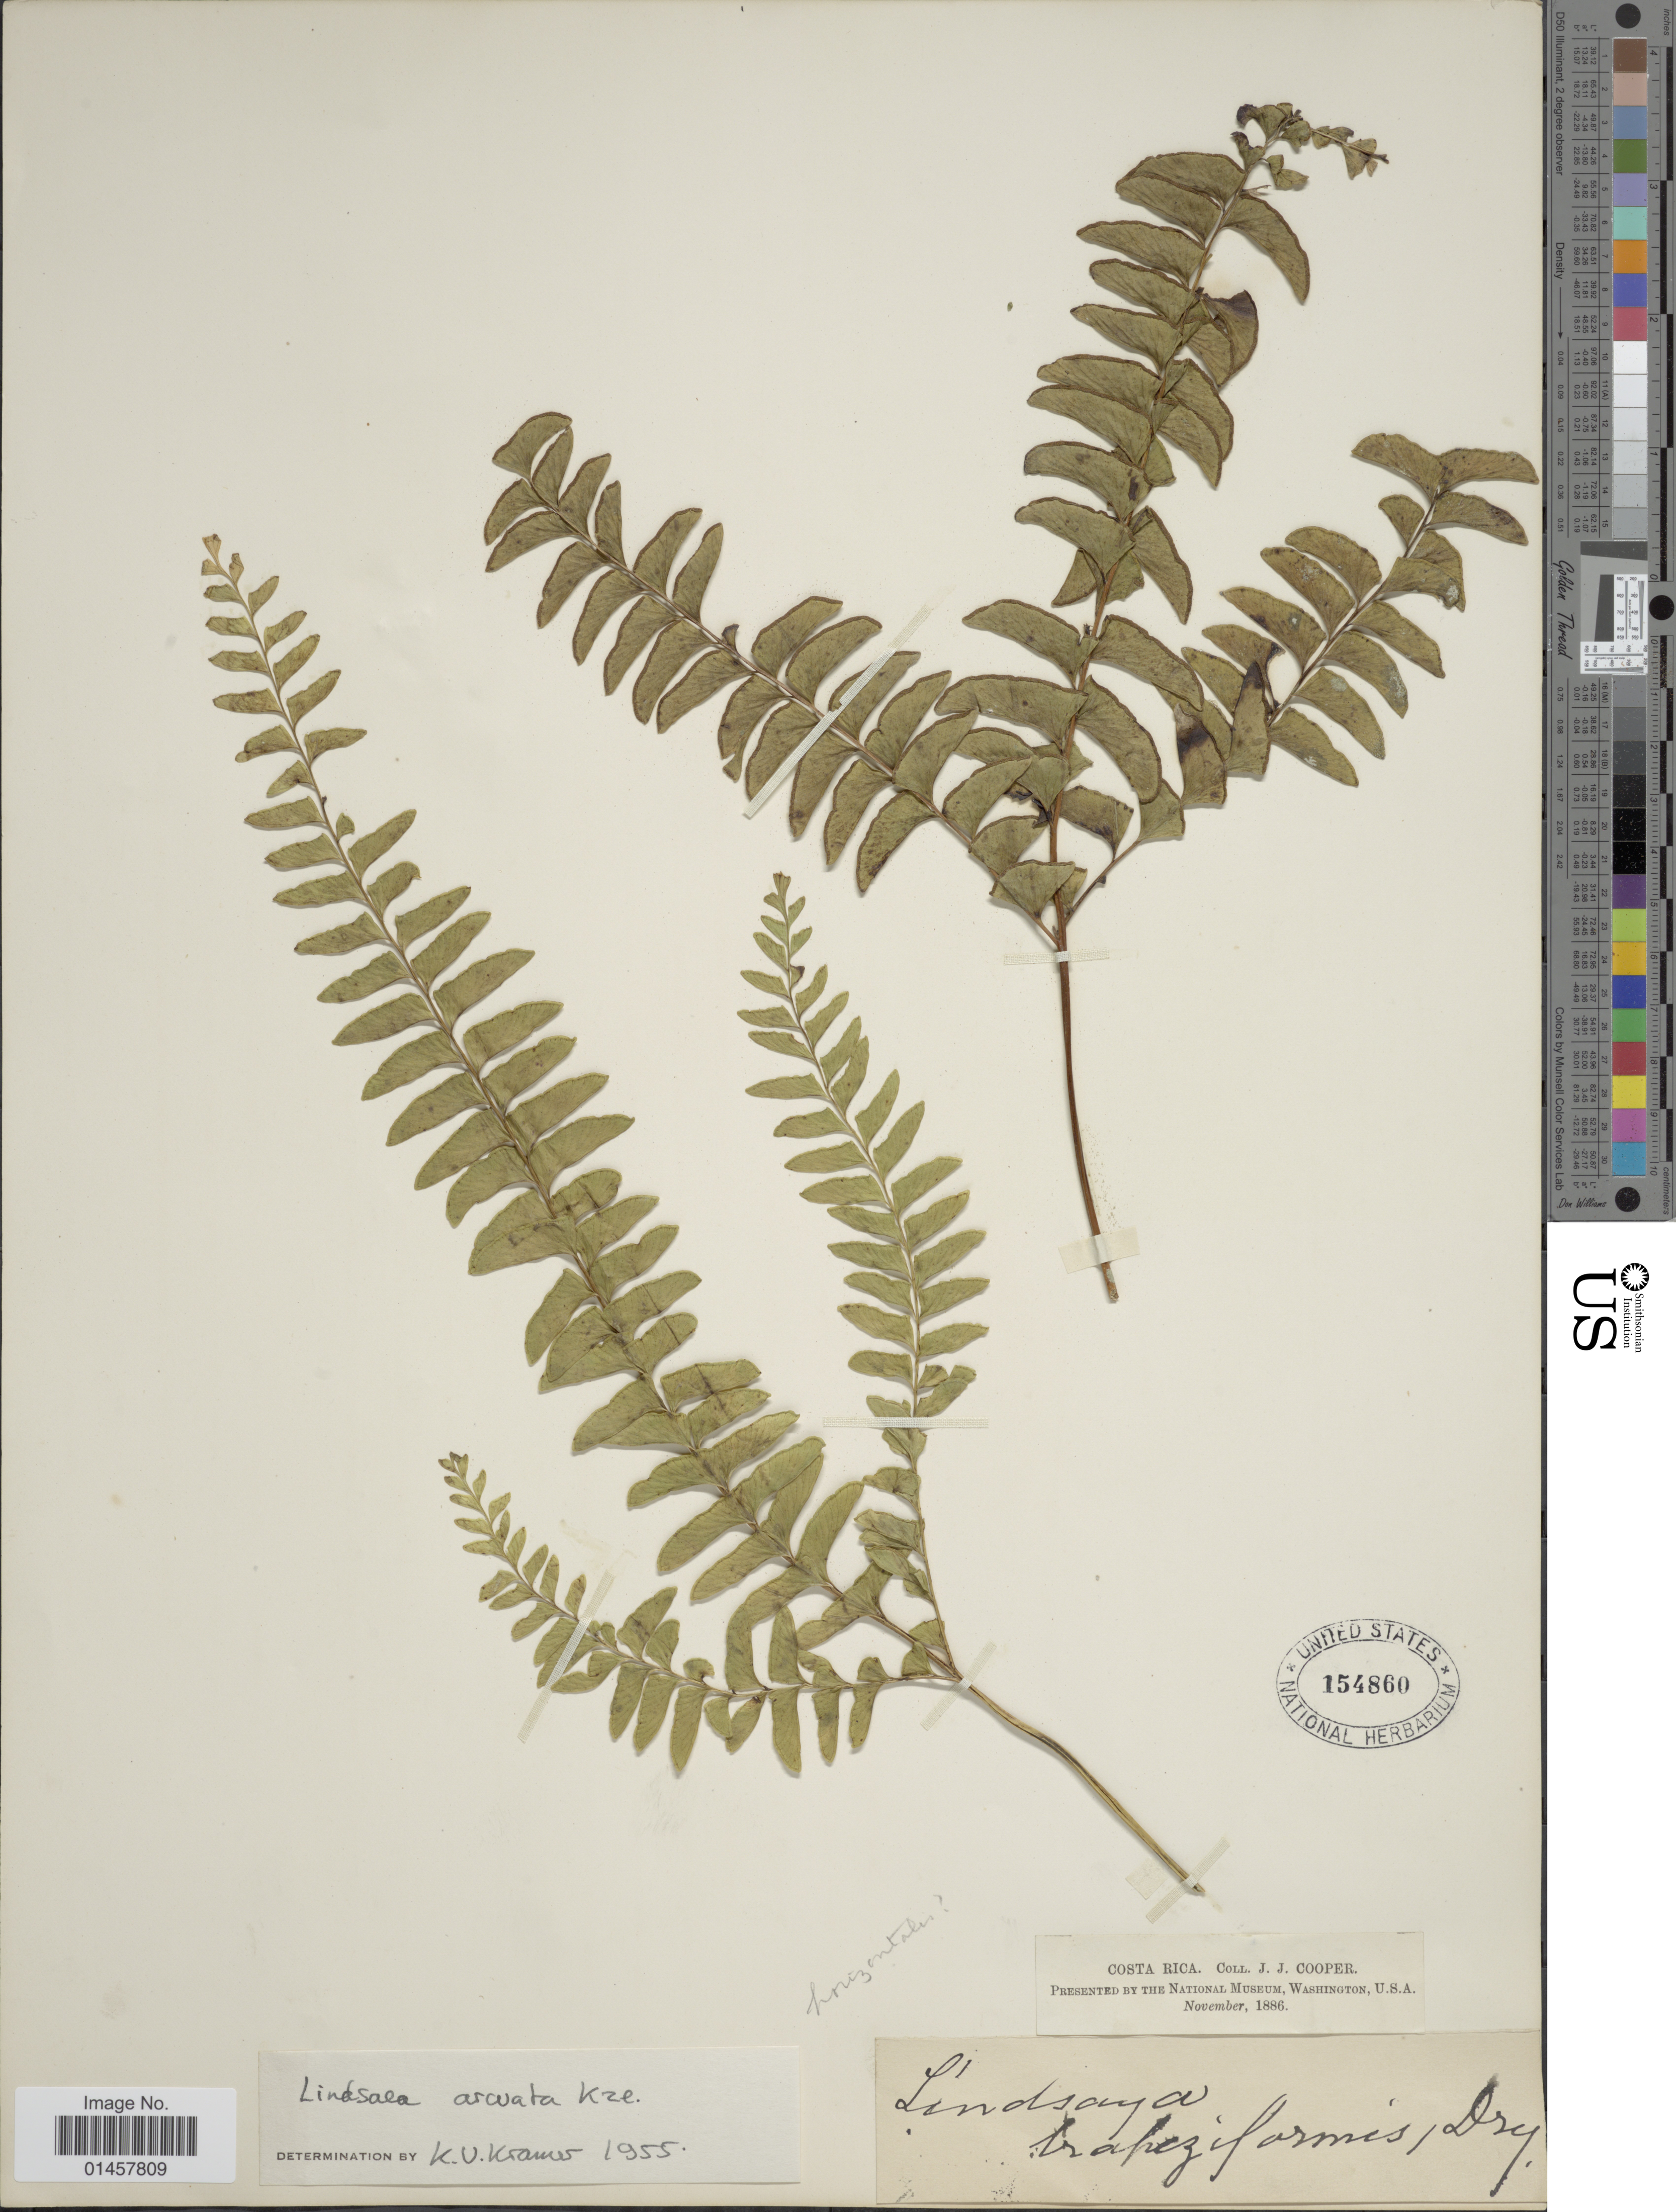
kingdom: Plantae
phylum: Tracheophyta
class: Polypodiopsida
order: Polypodiales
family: Lindsaeaceae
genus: Lindsaea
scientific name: Lindsaea arcuata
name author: Kunze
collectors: J. J. Cooper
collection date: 1886-11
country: Costa Rica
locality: Costa Rica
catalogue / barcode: US 154860